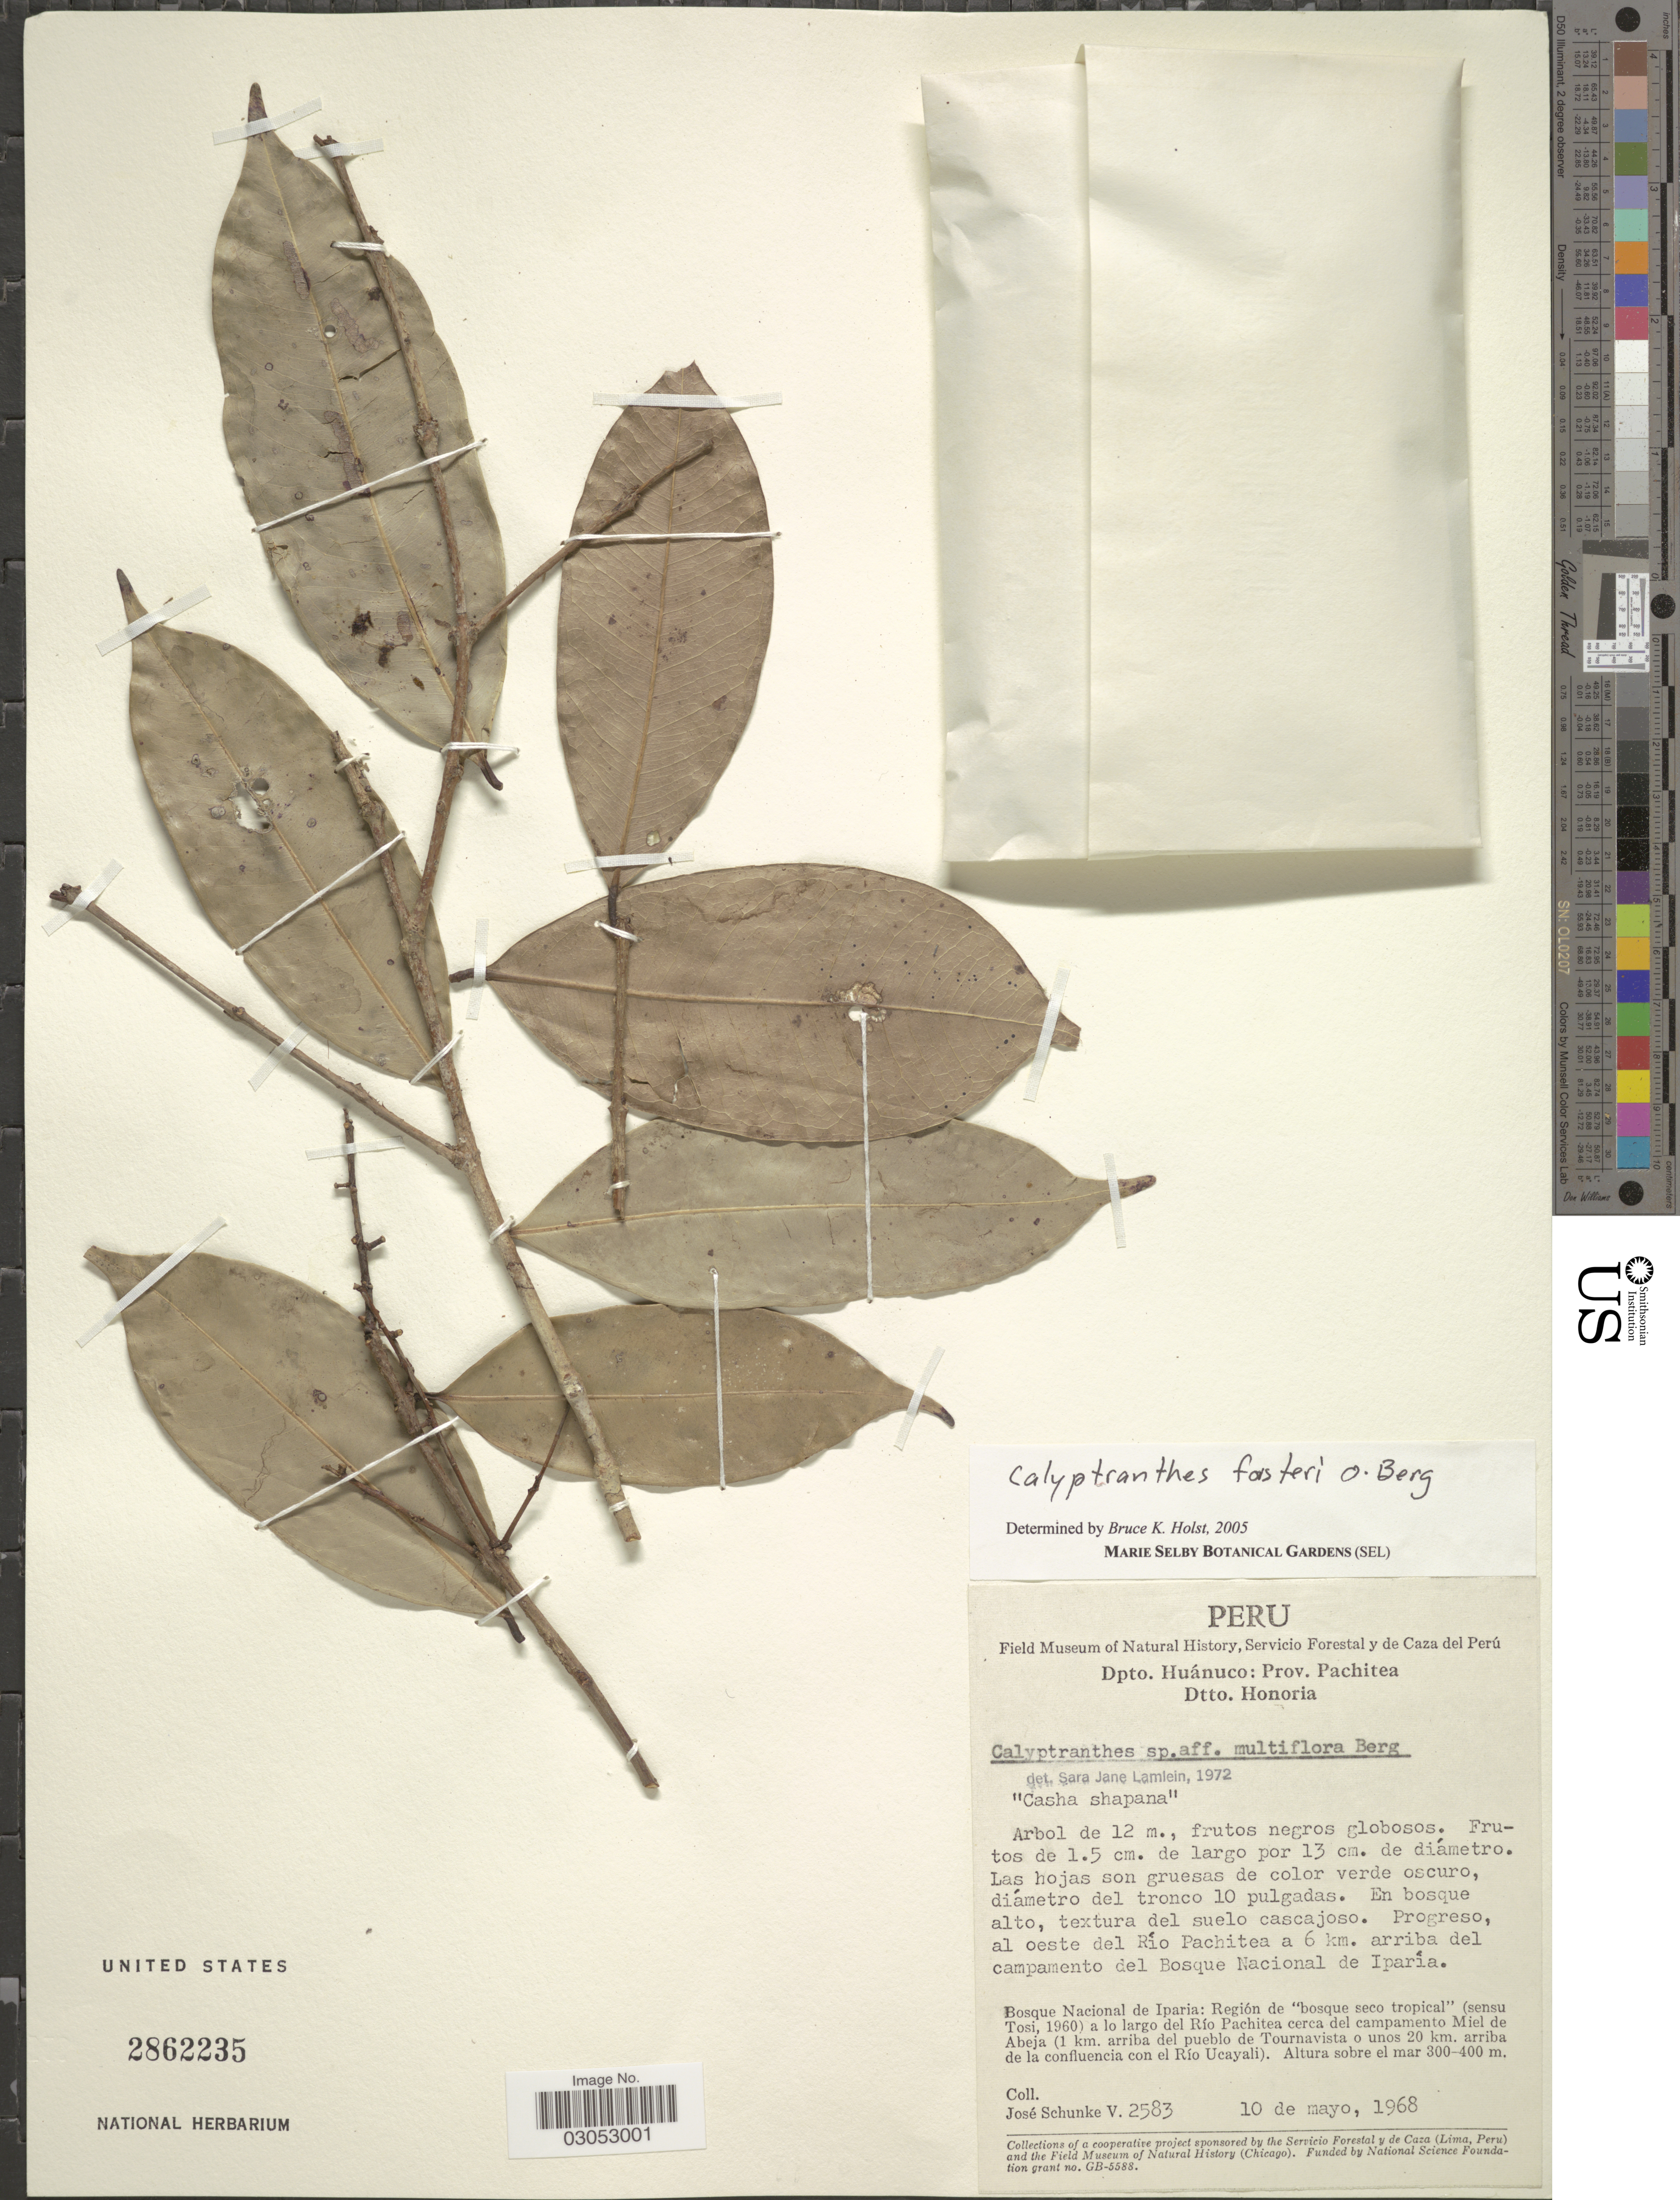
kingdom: Plantae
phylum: Tracheophyta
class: Magnoliopsida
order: Myrtales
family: Myrtaceae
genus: Myrcia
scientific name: Myrcia neoforsteri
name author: A.R. Lourenço & E. Lucas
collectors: J. Schunke Vigo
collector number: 2583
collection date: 1968-05-10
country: Peru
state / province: Huánuco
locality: Dpto. Huánuco: Prov. Pachitea, Dtto. Honoria. Progreso, al oeste del Río Pachitea a 6 km. arriba del campamento del Bosque Nacional de Iparía. Bosque Nacional de Iparia: Región de "bosque seco tropical" (sensu Tosi, 1960) a lo largo del Río Pachitea cerca del campamento Miel de Abeja (1 km. arriba del pueblo de Tournavista o unos 20 km. arriba de la confluencia con el Río Ucayali).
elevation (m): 300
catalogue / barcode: US 2862235